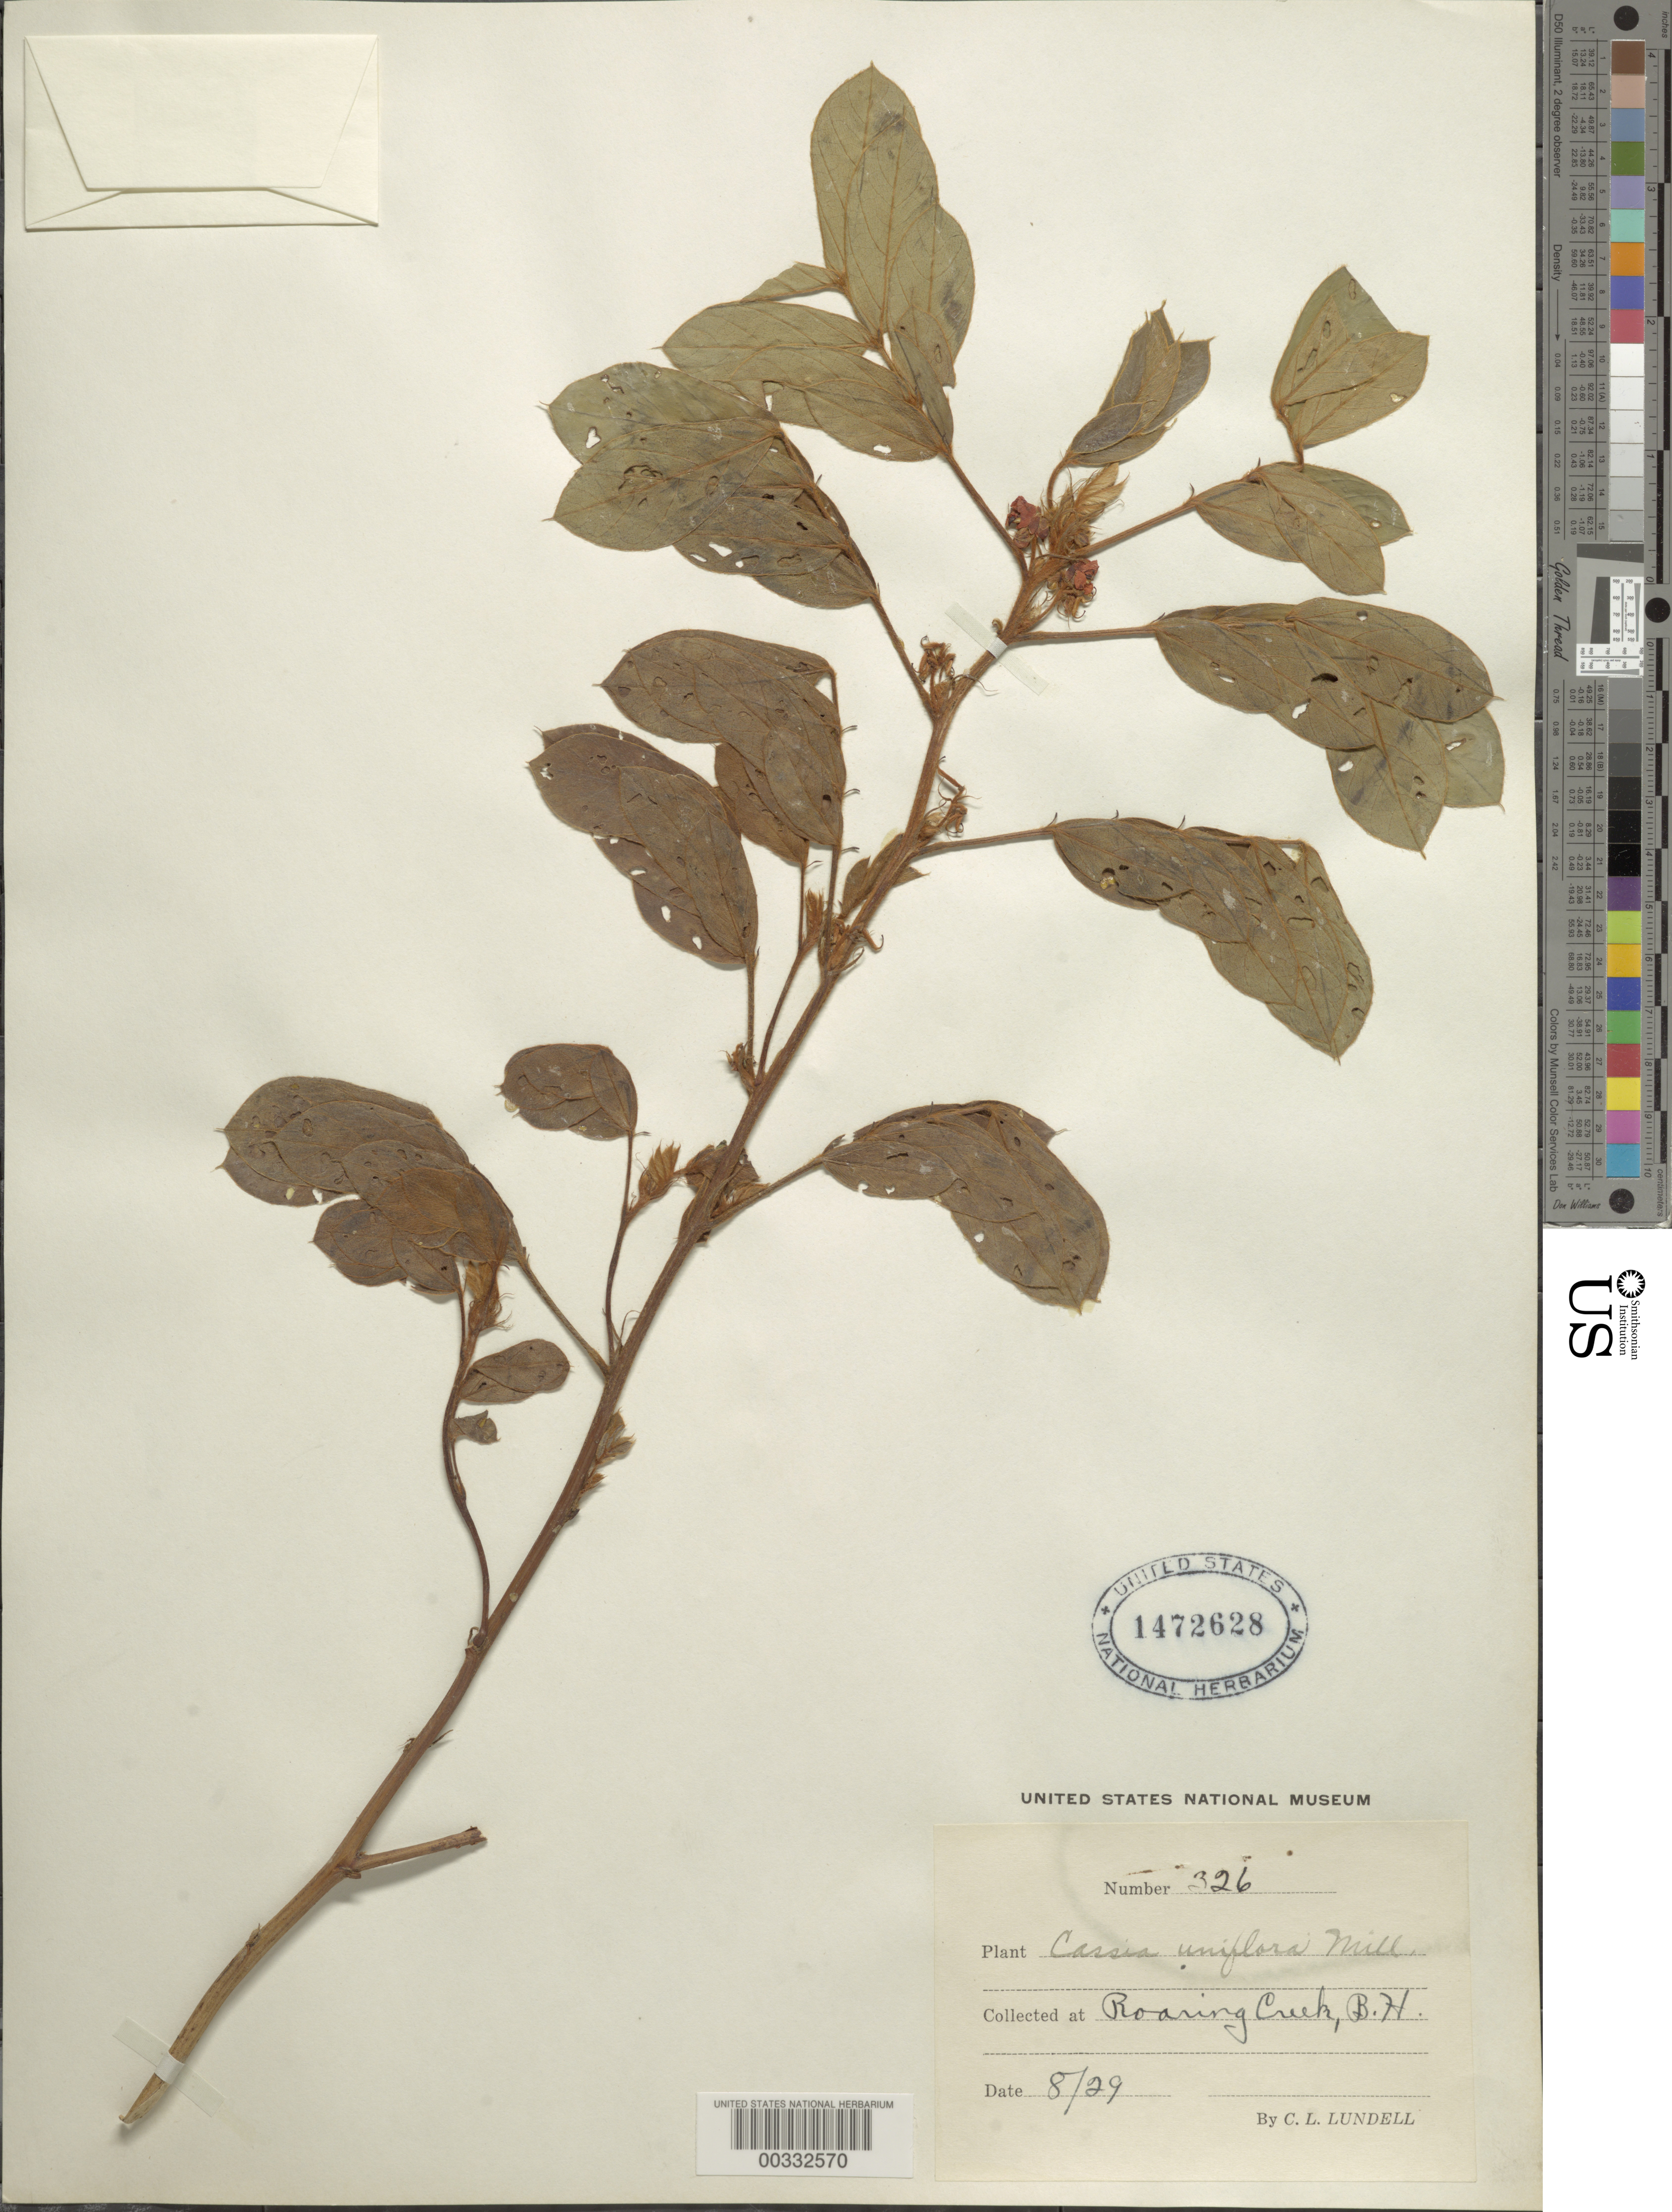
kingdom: Plantae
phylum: Tracheophyta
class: Magnoliopsida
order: Fabales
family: Fabaceae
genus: Senna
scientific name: Senna uniflora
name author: (Mill.) H.S. Irwin & Barneby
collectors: C. L. Lundell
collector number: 326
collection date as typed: Aug 1929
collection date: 1929-08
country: Belize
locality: Roaring Creek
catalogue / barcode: US 1472628